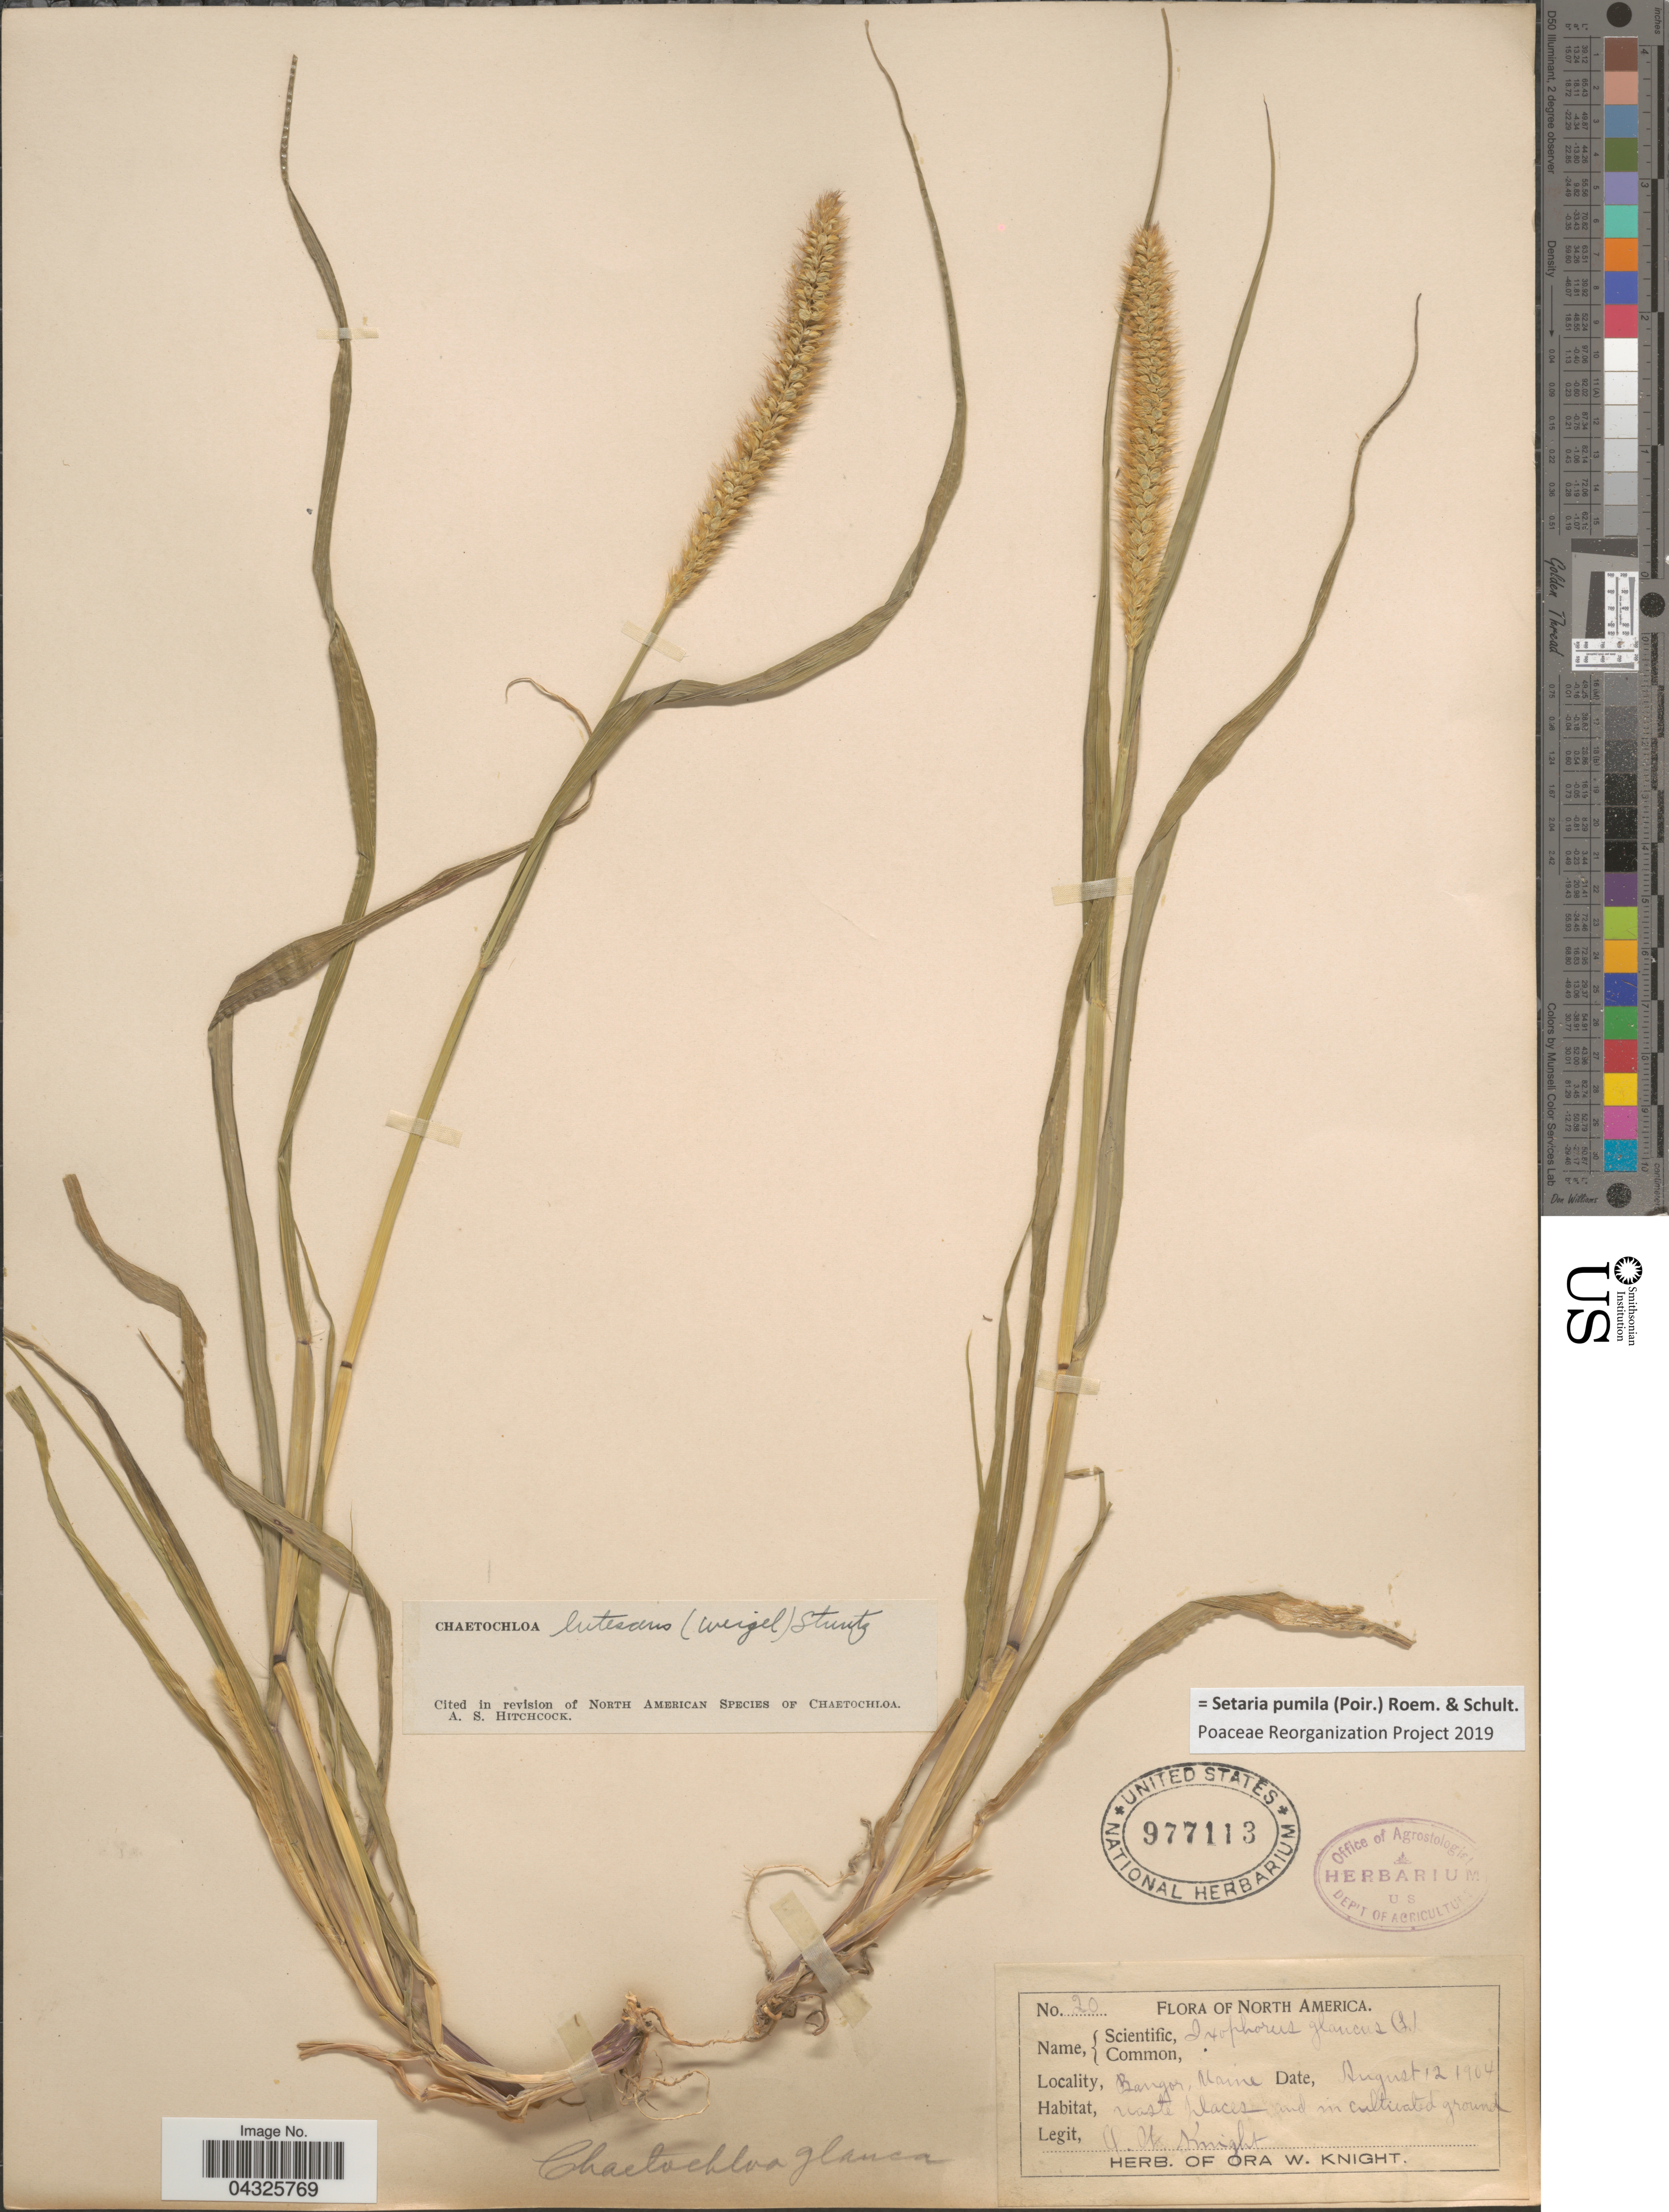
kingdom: Plantae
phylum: Tracheophyta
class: Liliopsida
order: Poales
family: Poaceae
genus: Setaria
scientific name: Setaria pumila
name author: (Poir.) Roem. & Schult.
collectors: O. Knight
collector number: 20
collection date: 1904-08-12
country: United States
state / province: Maine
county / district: Penobscot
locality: Bangor.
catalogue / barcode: US 977113